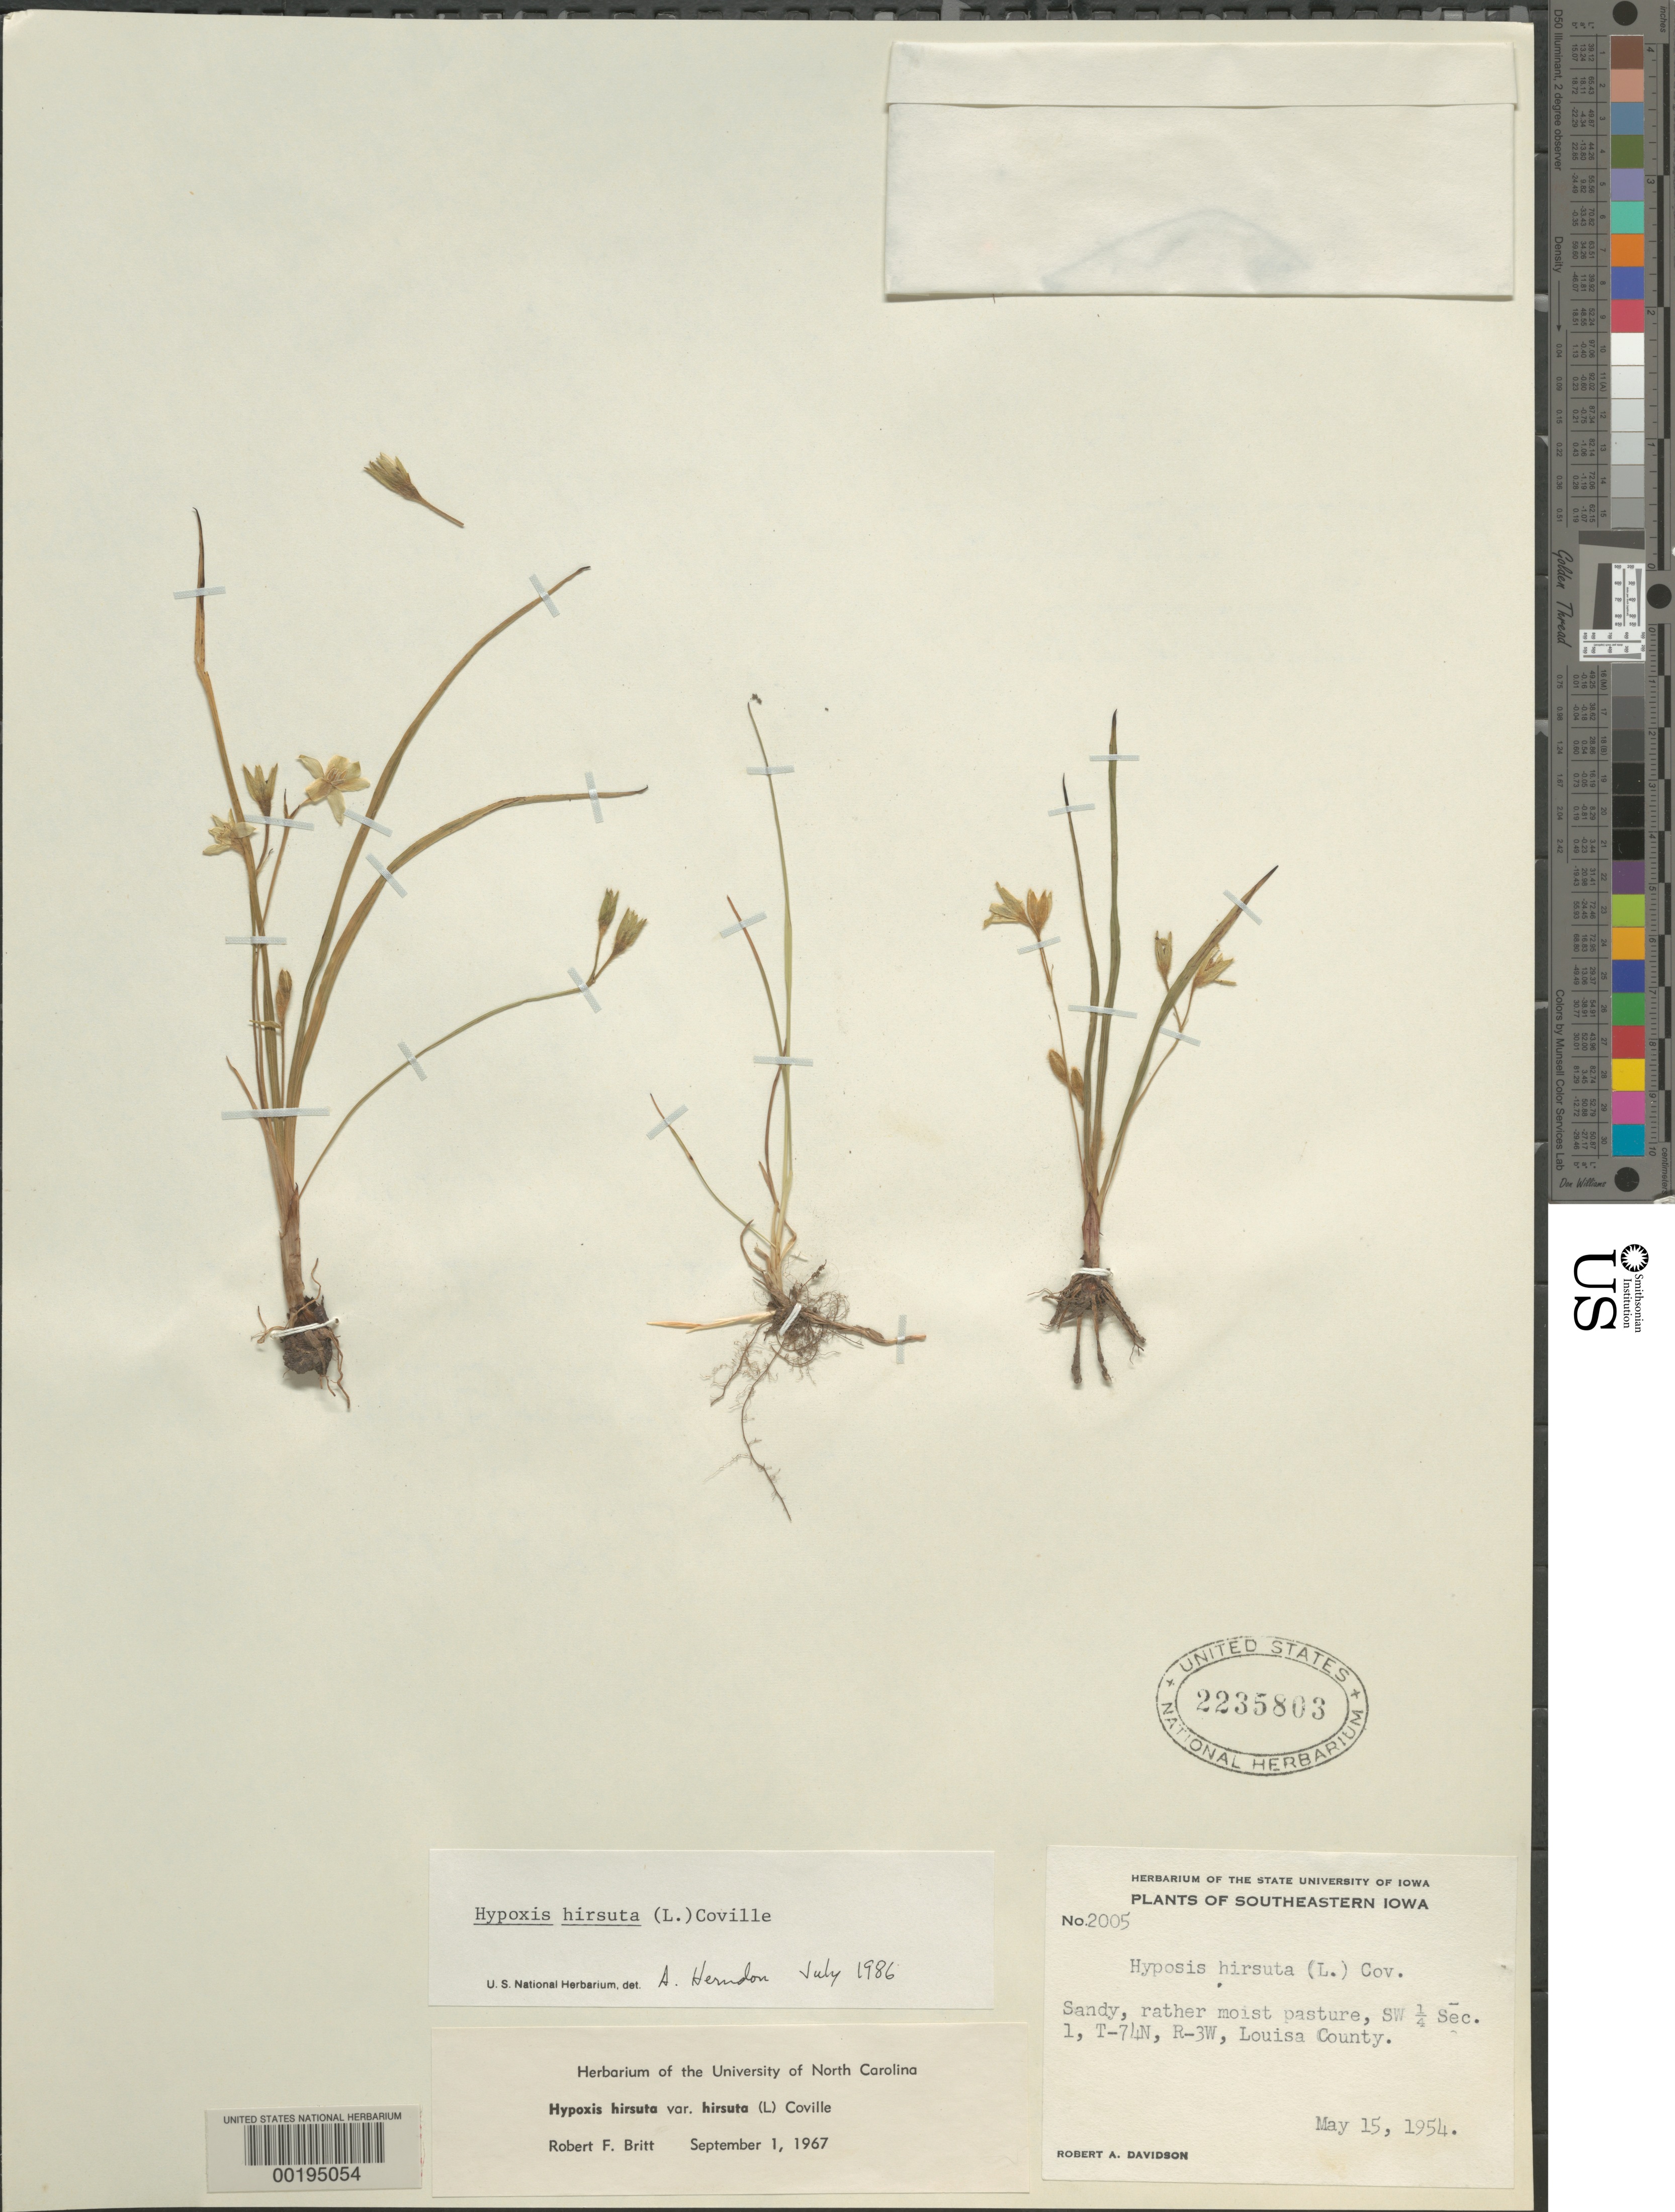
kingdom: Plantae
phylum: Tracheophyta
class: Liliopsida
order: Asparagales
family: Hypoxidaceae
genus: Hypoxis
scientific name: Hypoxis hirsuta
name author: (L.) Coville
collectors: R. A. Davidson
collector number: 2005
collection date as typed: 15 May 1954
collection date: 1954-05-15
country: United States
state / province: Iowa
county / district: Louisa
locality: Sw 1/4 sec. 1, t-74n, r-3w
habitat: Sandy, rather moist pasture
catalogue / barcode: US 2235803